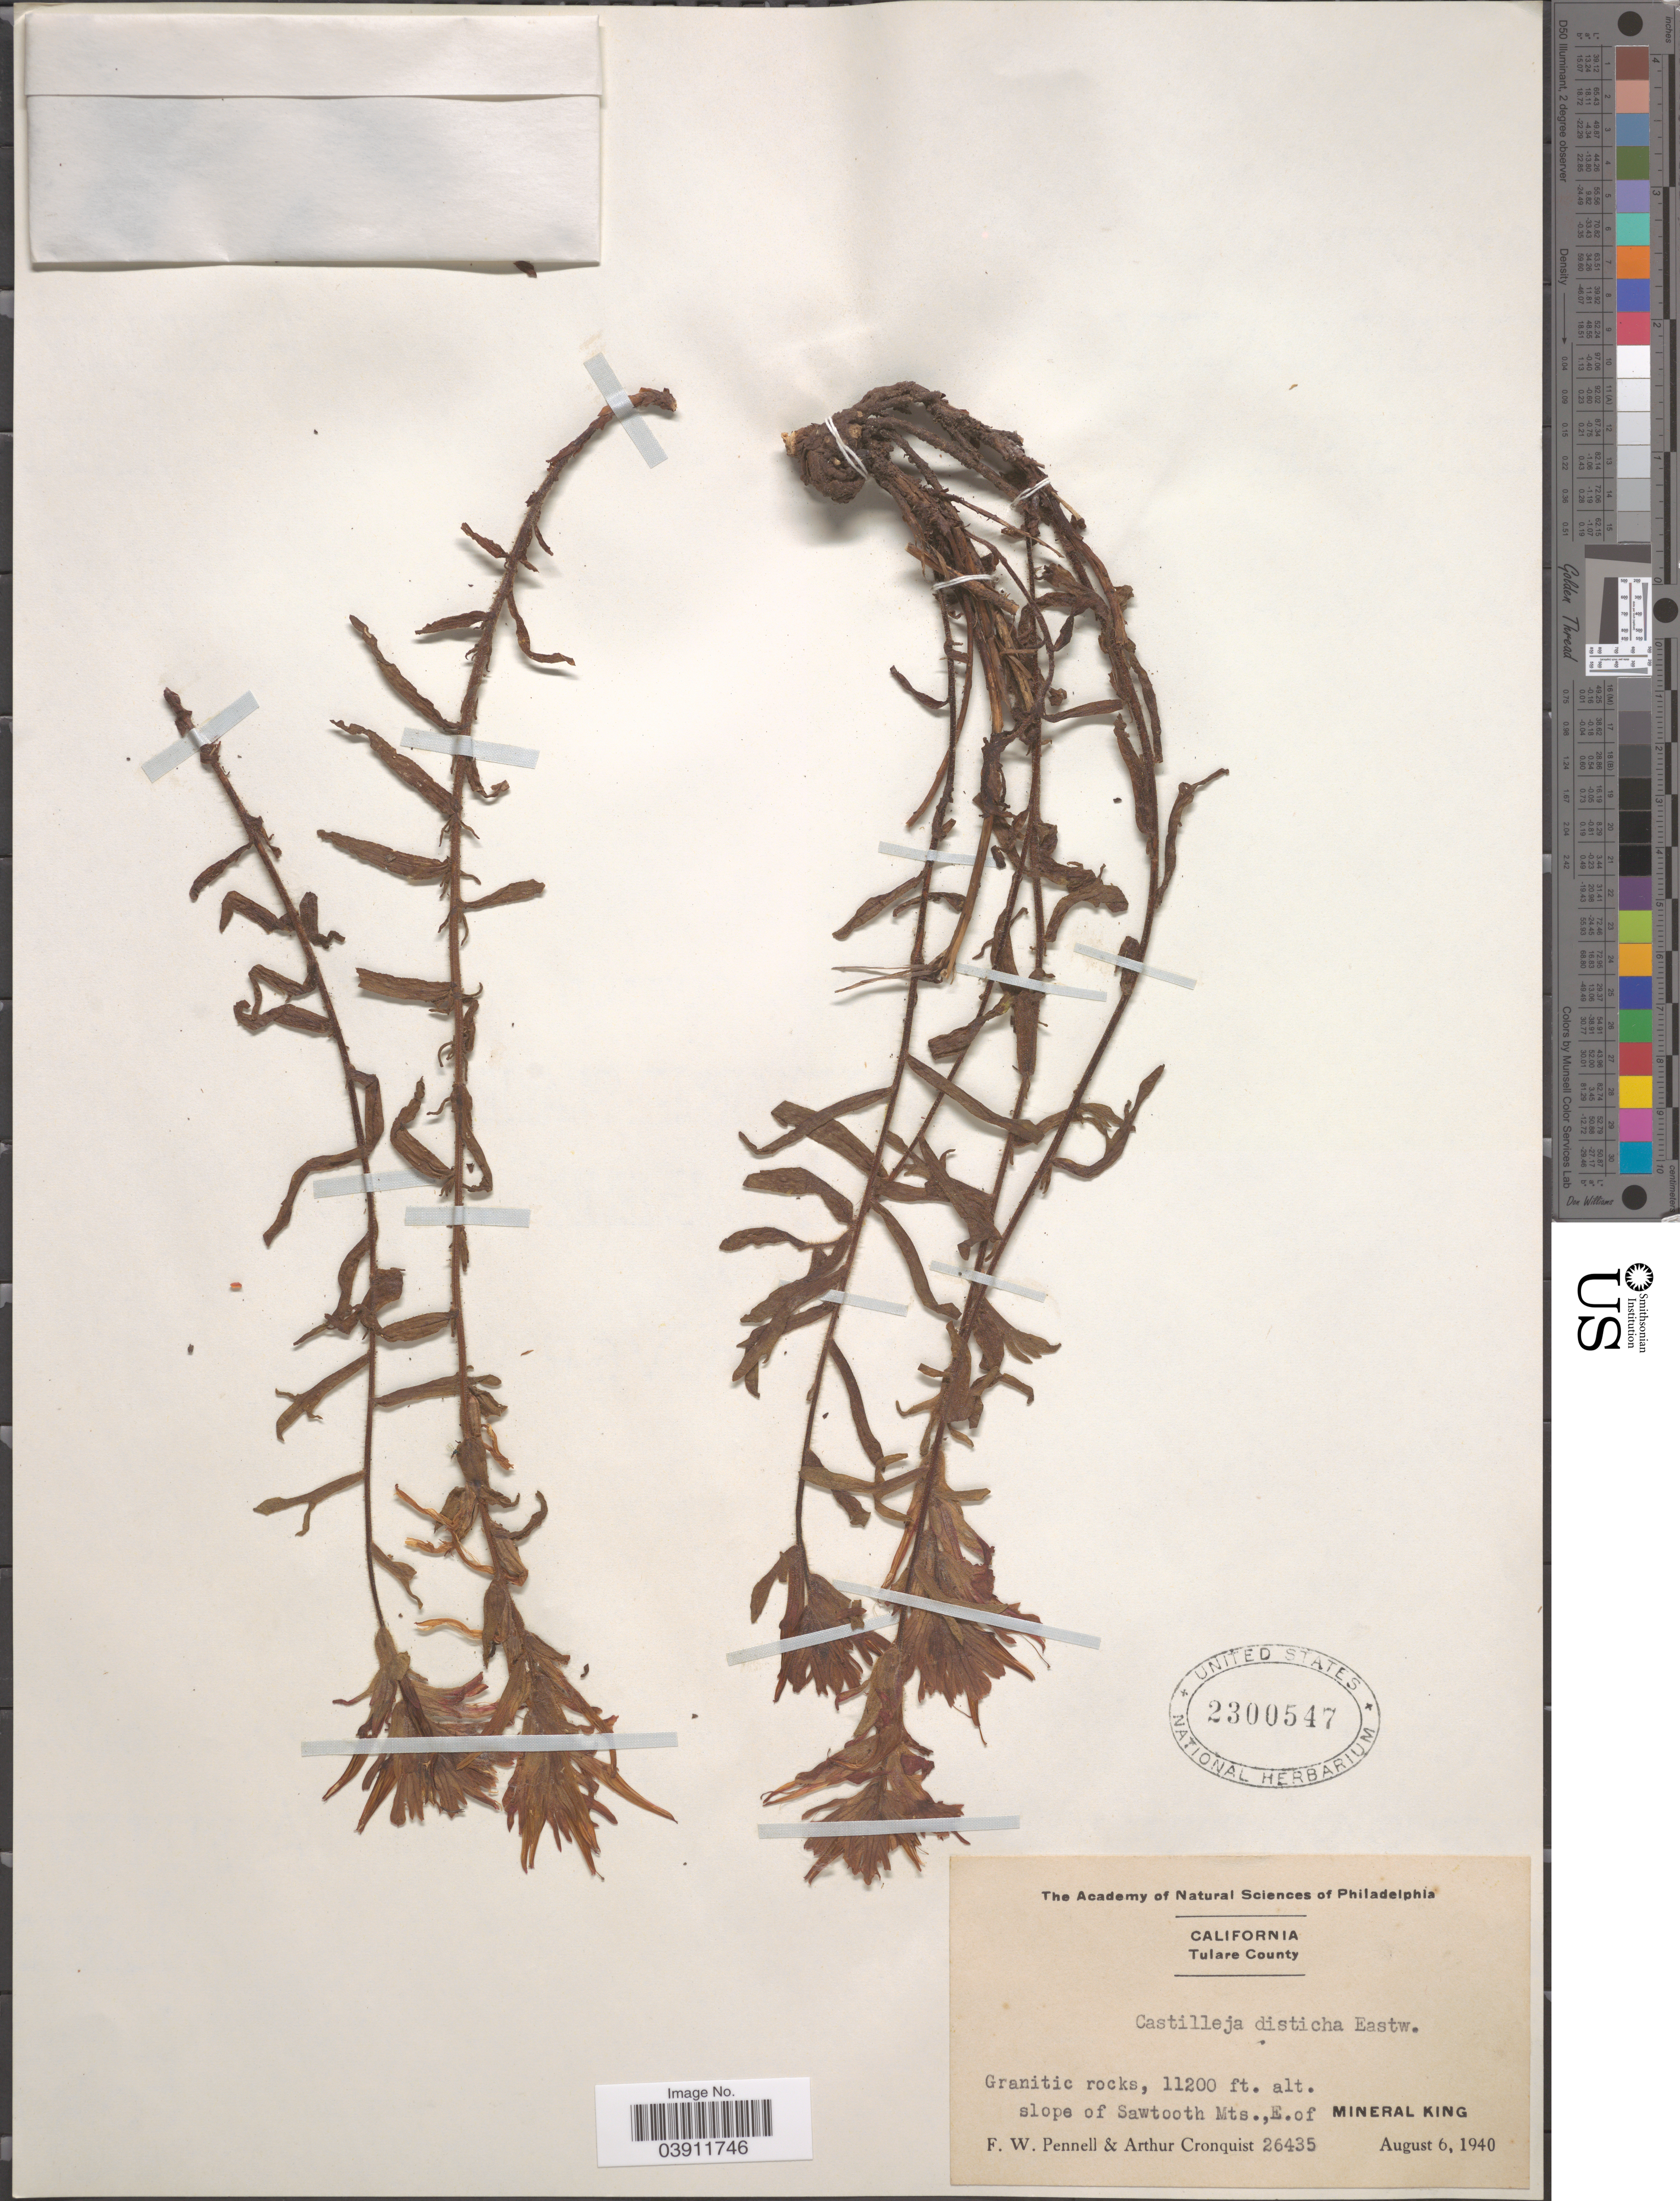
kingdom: Plantae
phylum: Tracheophyta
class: Magnoliopsida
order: Lamiales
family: Orobanchaceae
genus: Castilleja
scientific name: Castilleja disticha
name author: Eastw.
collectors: F. W. Pennell & A. J. Cronquist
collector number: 26435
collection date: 1940-08-06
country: United States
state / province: California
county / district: Tulare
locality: Tulare County. Slope of Sawtooth Mts., E. of Mineral King.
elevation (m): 3414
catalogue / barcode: US 2300547